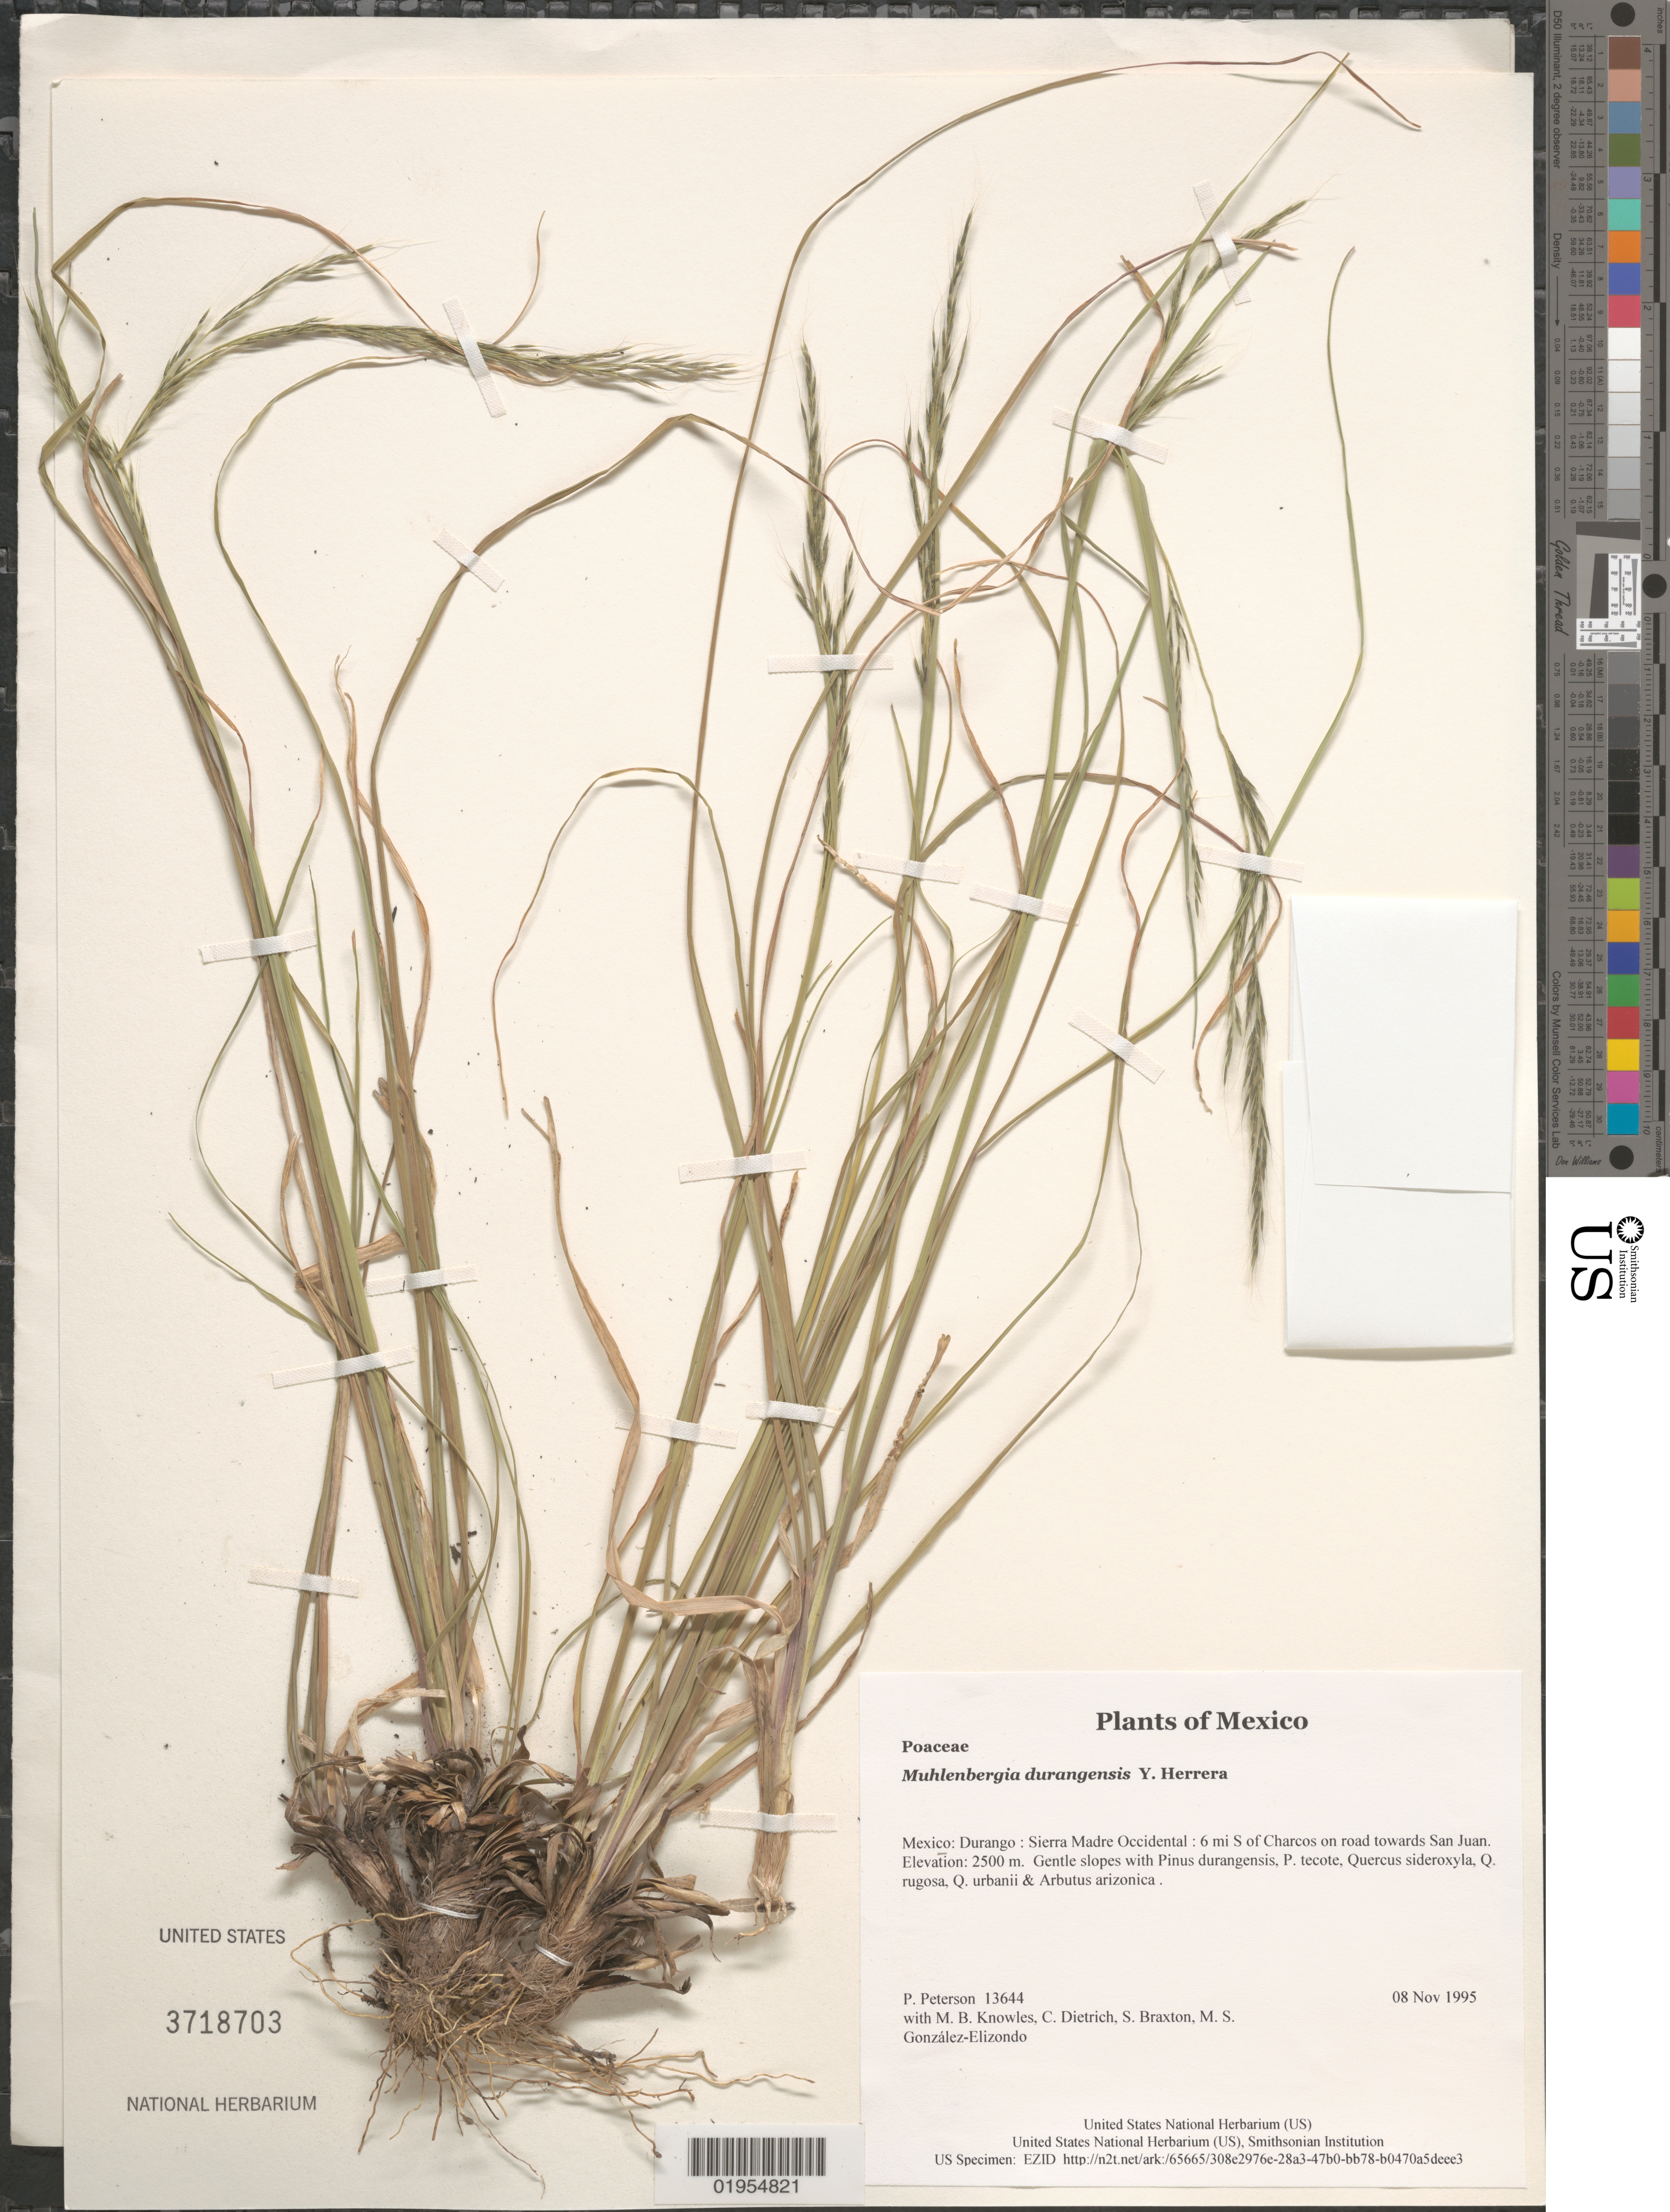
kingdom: Plantae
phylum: Tracheophyta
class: Liliopsida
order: Poales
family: Poaceae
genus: Muhlenbergia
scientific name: Muhlenbergia durangensis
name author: Y. Herrera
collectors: P. M. Peterson, M. B. Knowles, C. Dietrich, S. Braxton & M. S. González-Elizondo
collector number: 13644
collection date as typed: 08 Nov 1995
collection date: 1995-11-08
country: Mexico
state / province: Durango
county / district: Sierra Madre Occidental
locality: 6 mi S of Charcos on road towards San Juan.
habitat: Gentle slopes with Pinus durangensis, P. tecote, Quercus sideroxyla, Q. rugosa, Q. urbanii & Arbutus arizonica .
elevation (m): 2500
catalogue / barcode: US 3718703